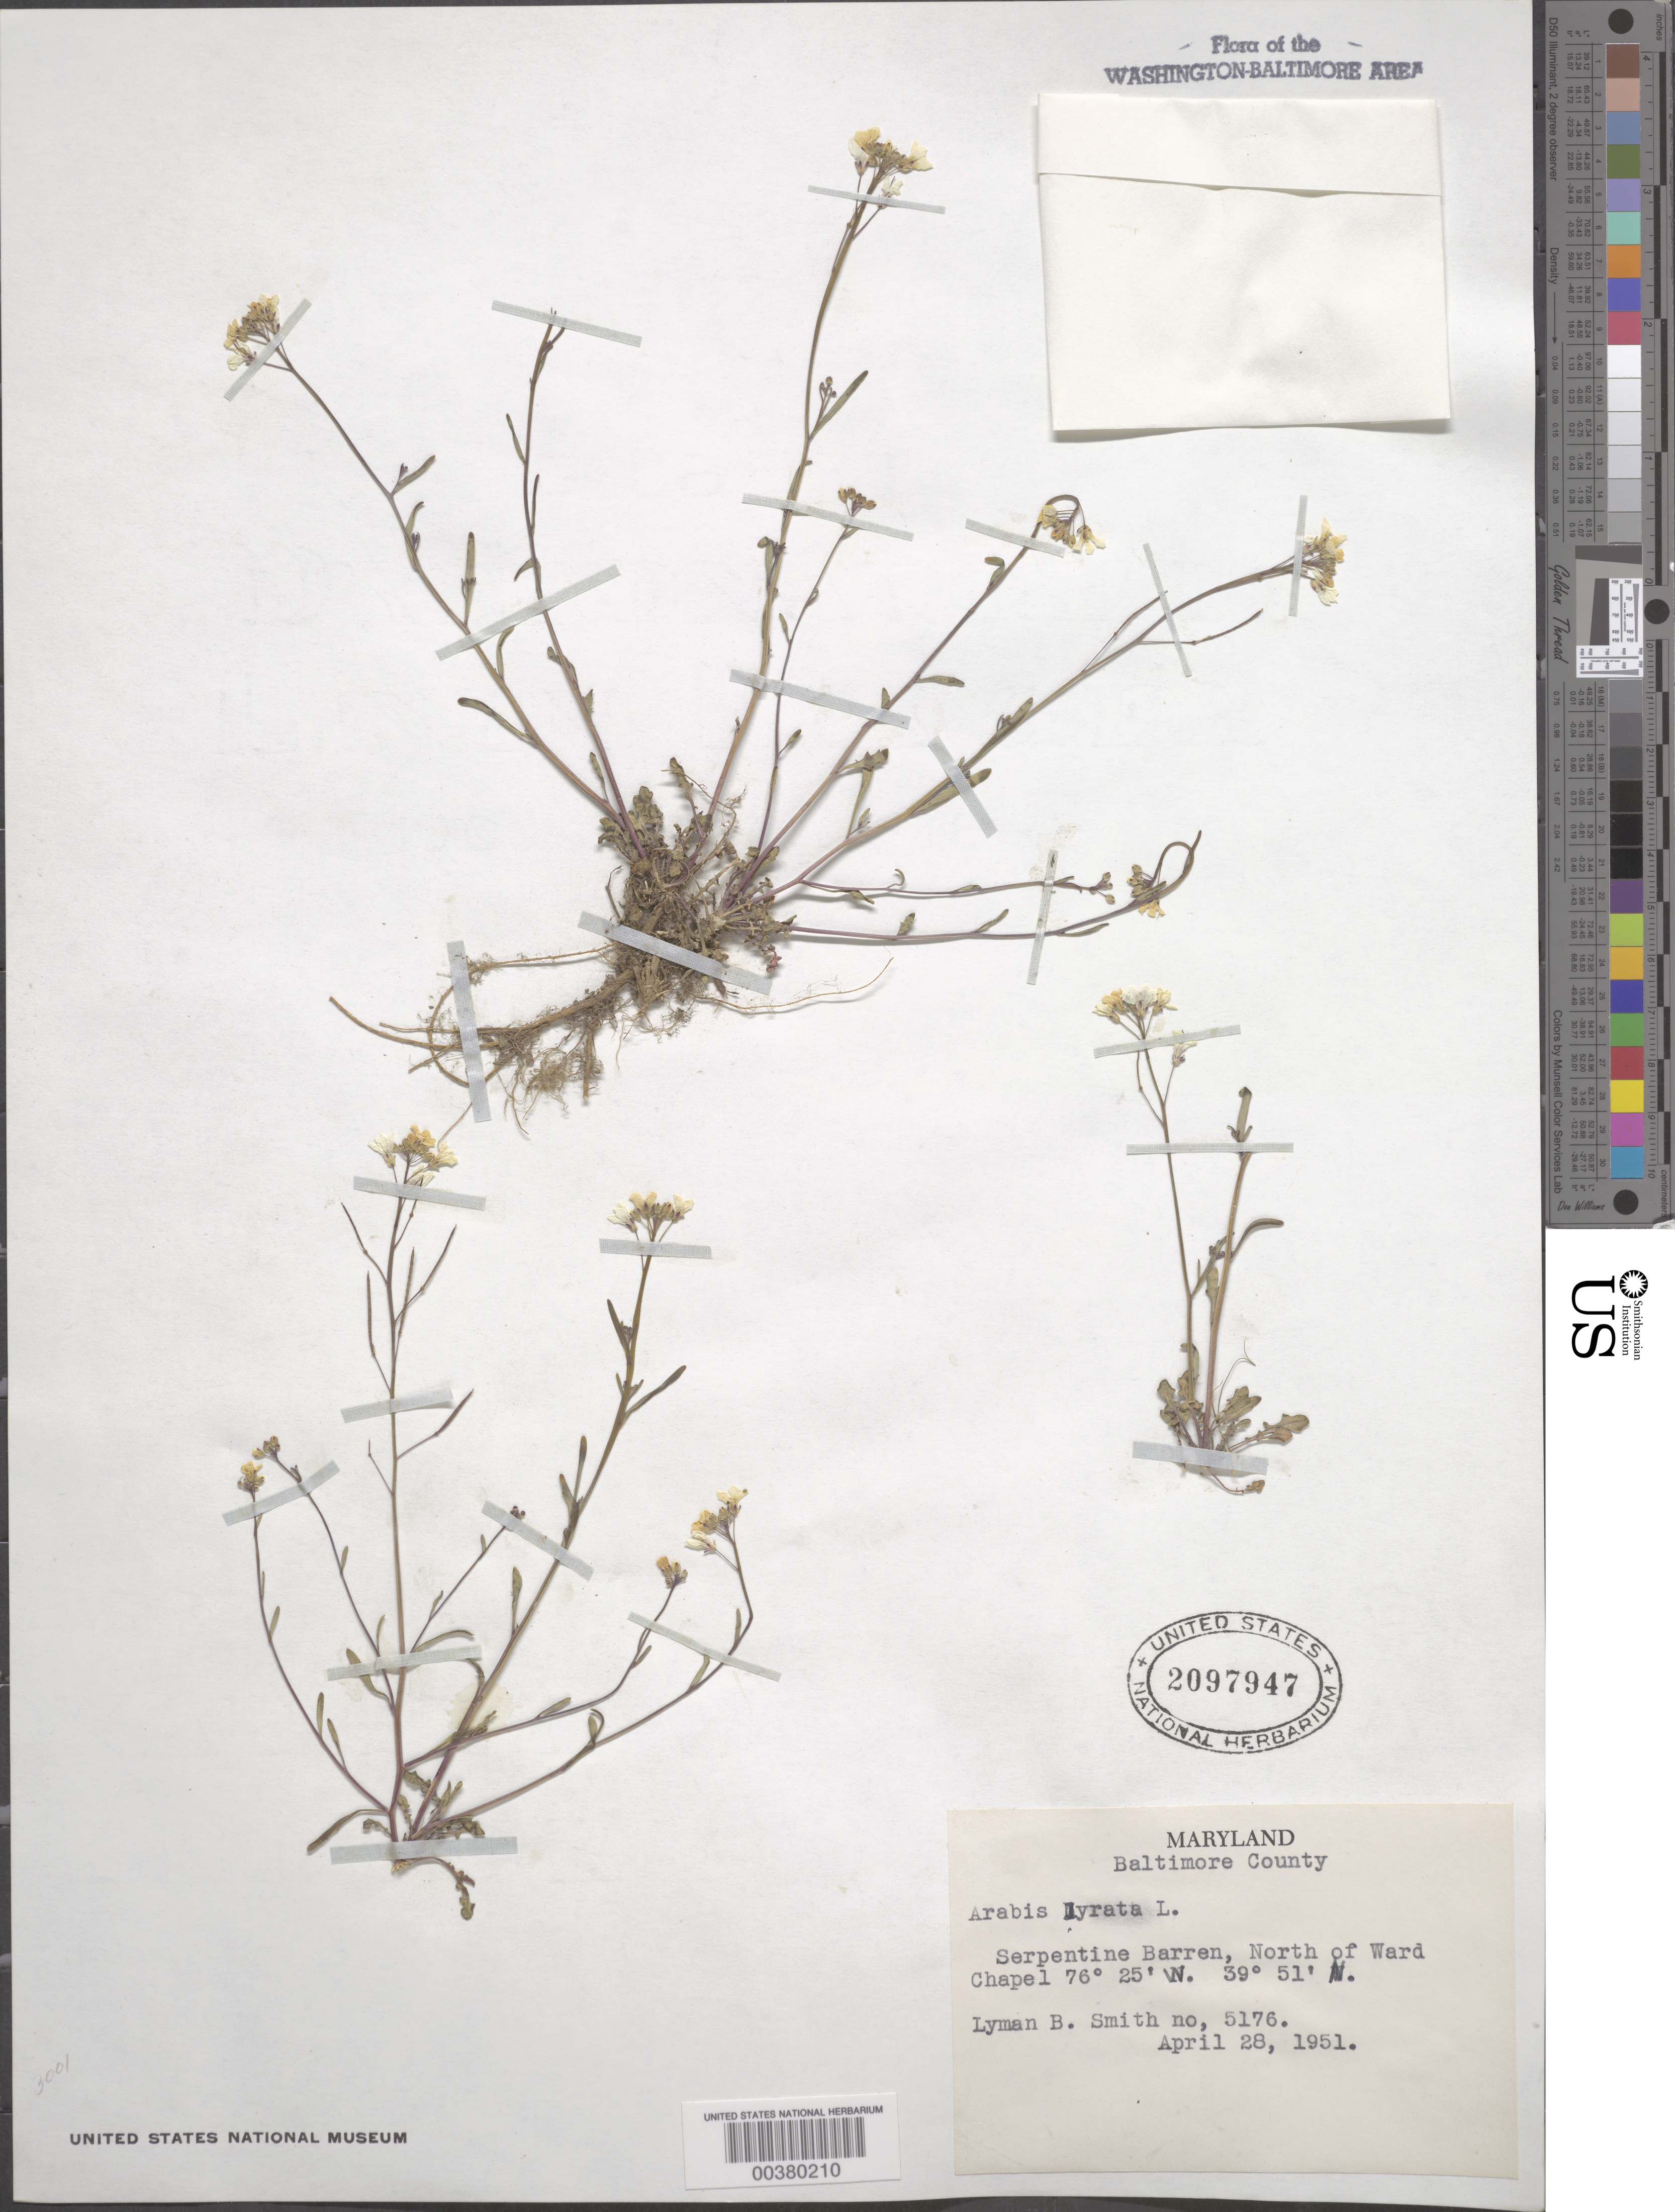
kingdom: Plantae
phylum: Tracheophyta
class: Magnoliopsida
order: Brassicales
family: Brassicaceae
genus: Arabidopsis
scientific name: Arabidopsis lyrata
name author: (L.) O'Kane & Al-Shehbaz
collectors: L. Smith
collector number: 5176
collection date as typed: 28 Apr 1951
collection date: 1951-04-28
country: United States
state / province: Maryland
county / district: Baltimore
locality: Serpentine Barren, north of Ward Chapel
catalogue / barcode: US 2097947